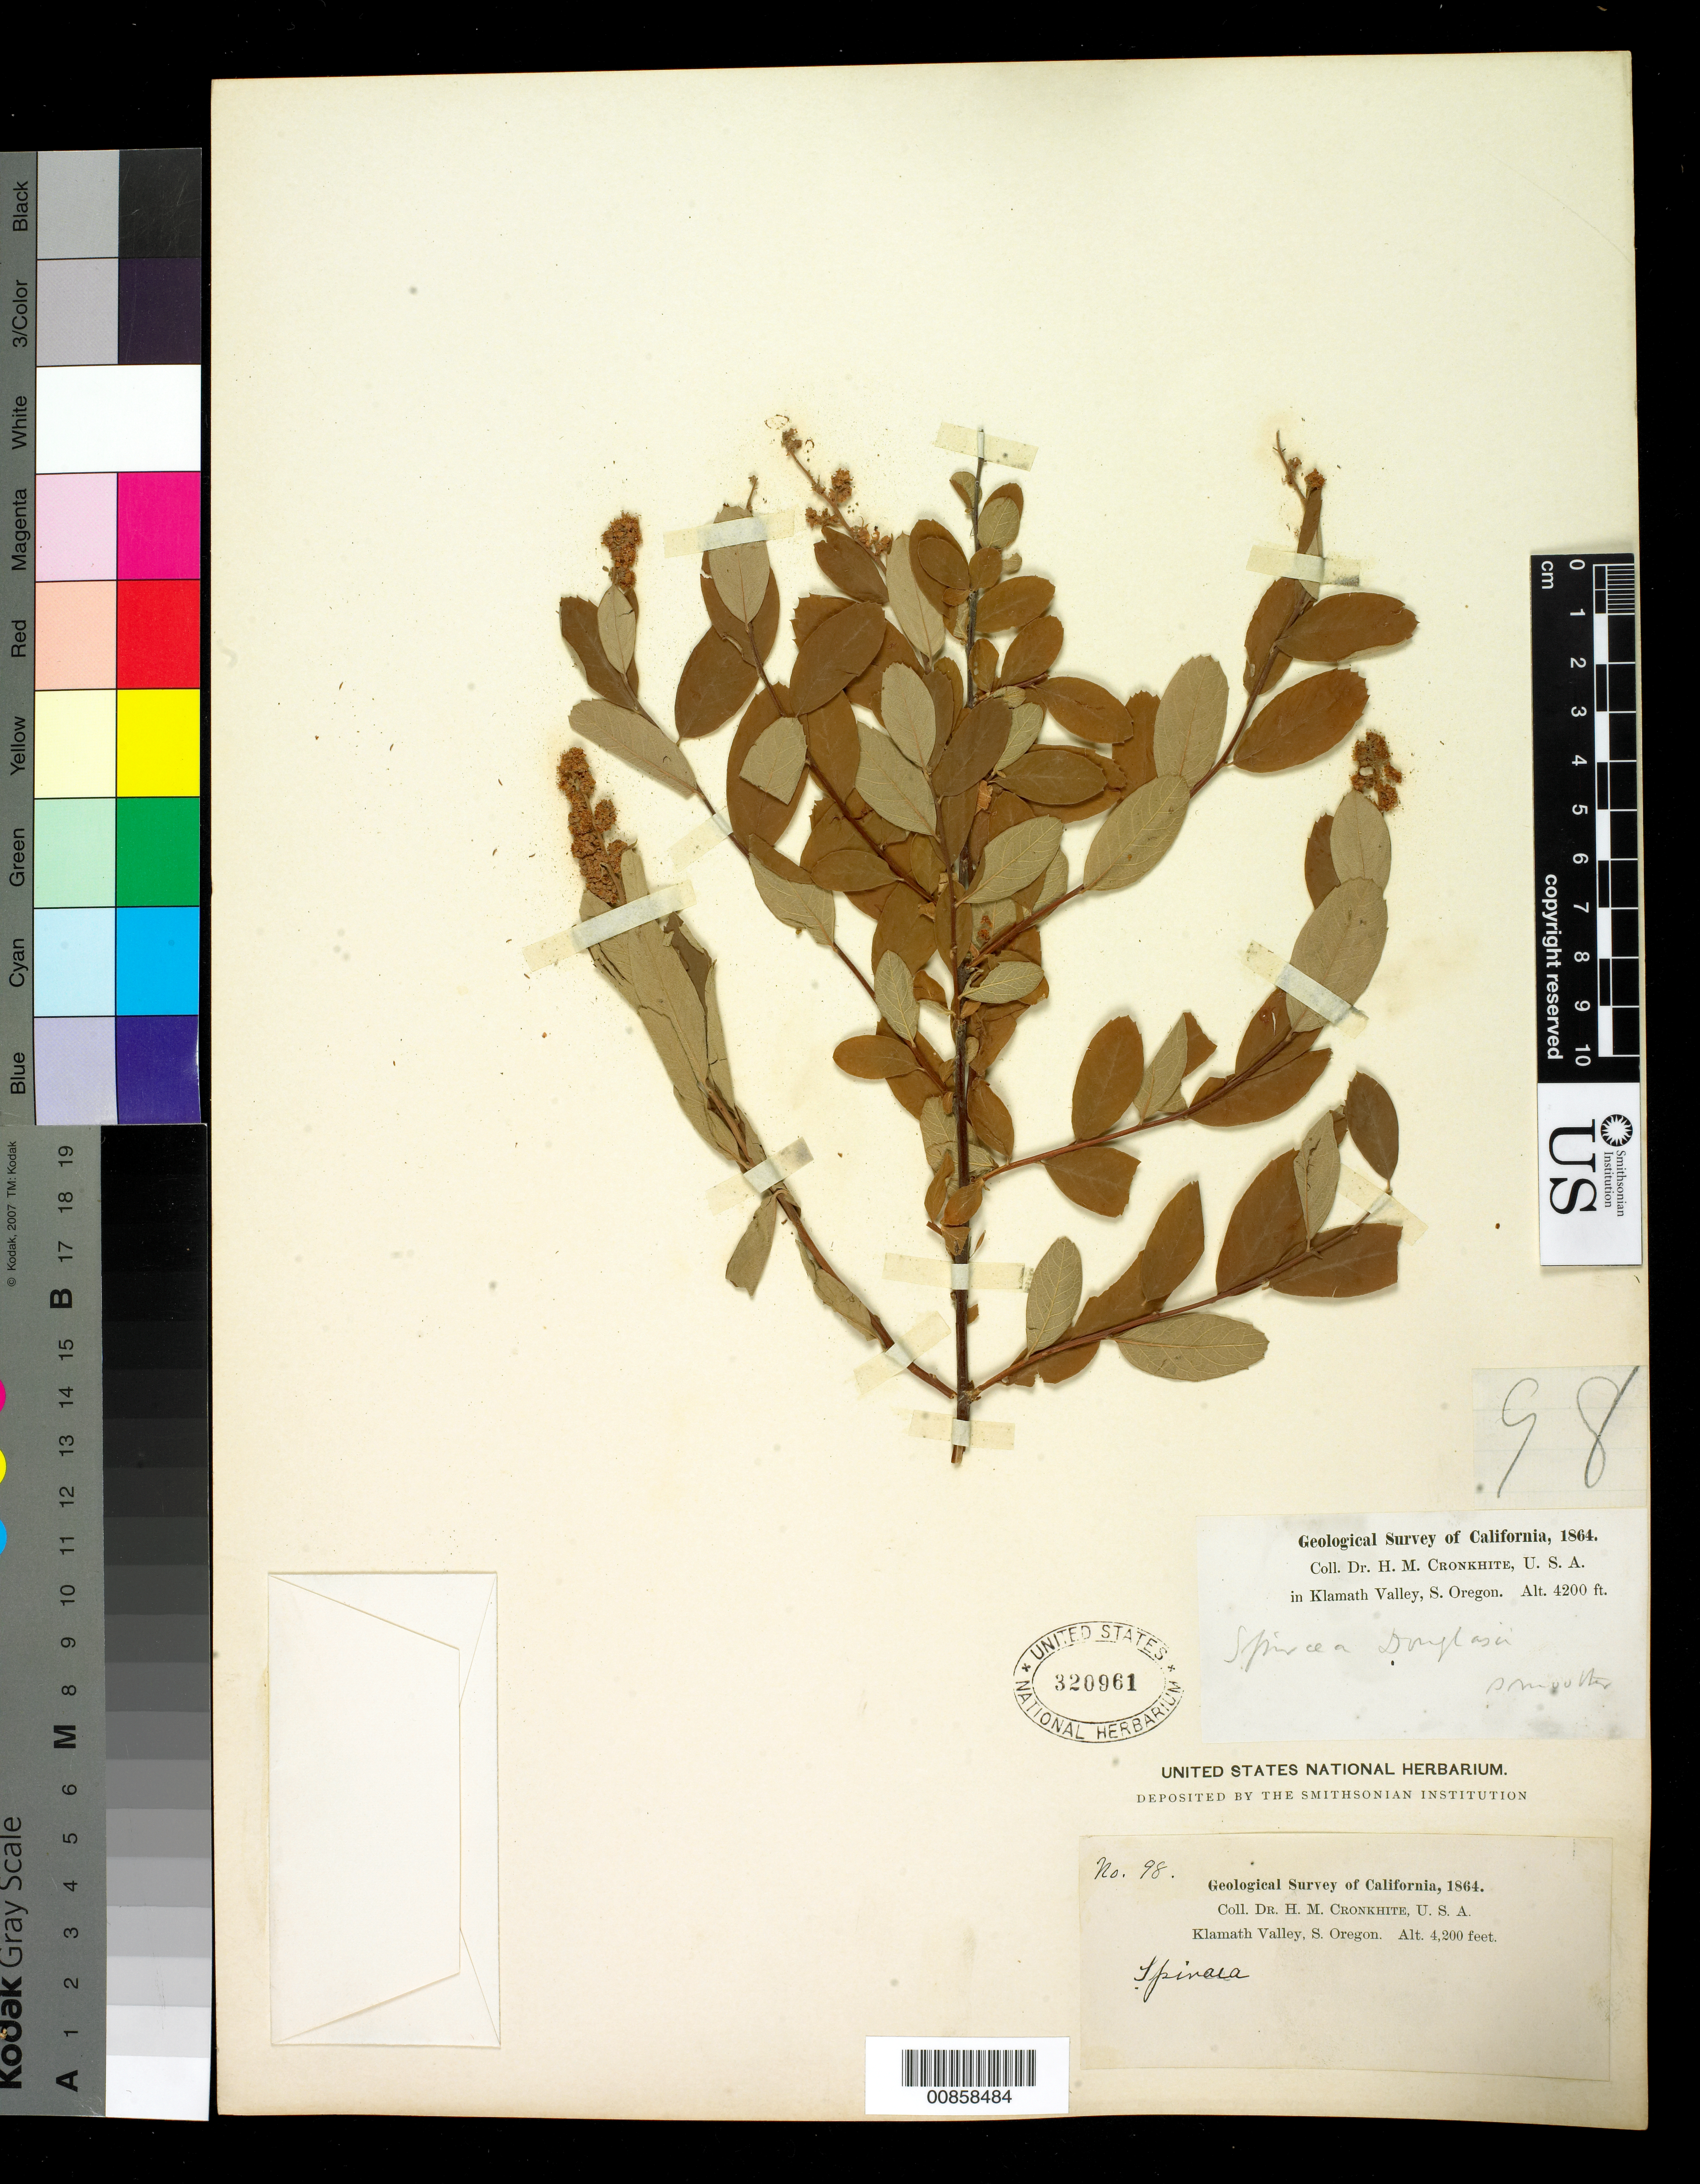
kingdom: Plantae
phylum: Tracheophyta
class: Magnoliopsida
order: Rosales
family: Rosaceae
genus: Spiraea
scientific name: Spiraea douglasii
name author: Hook.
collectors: H. M. Cronkhite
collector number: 98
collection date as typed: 1864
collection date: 1864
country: United States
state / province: Oregon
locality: Klamath Valley, S. Oregon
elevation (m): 1280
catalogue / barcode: US 320961